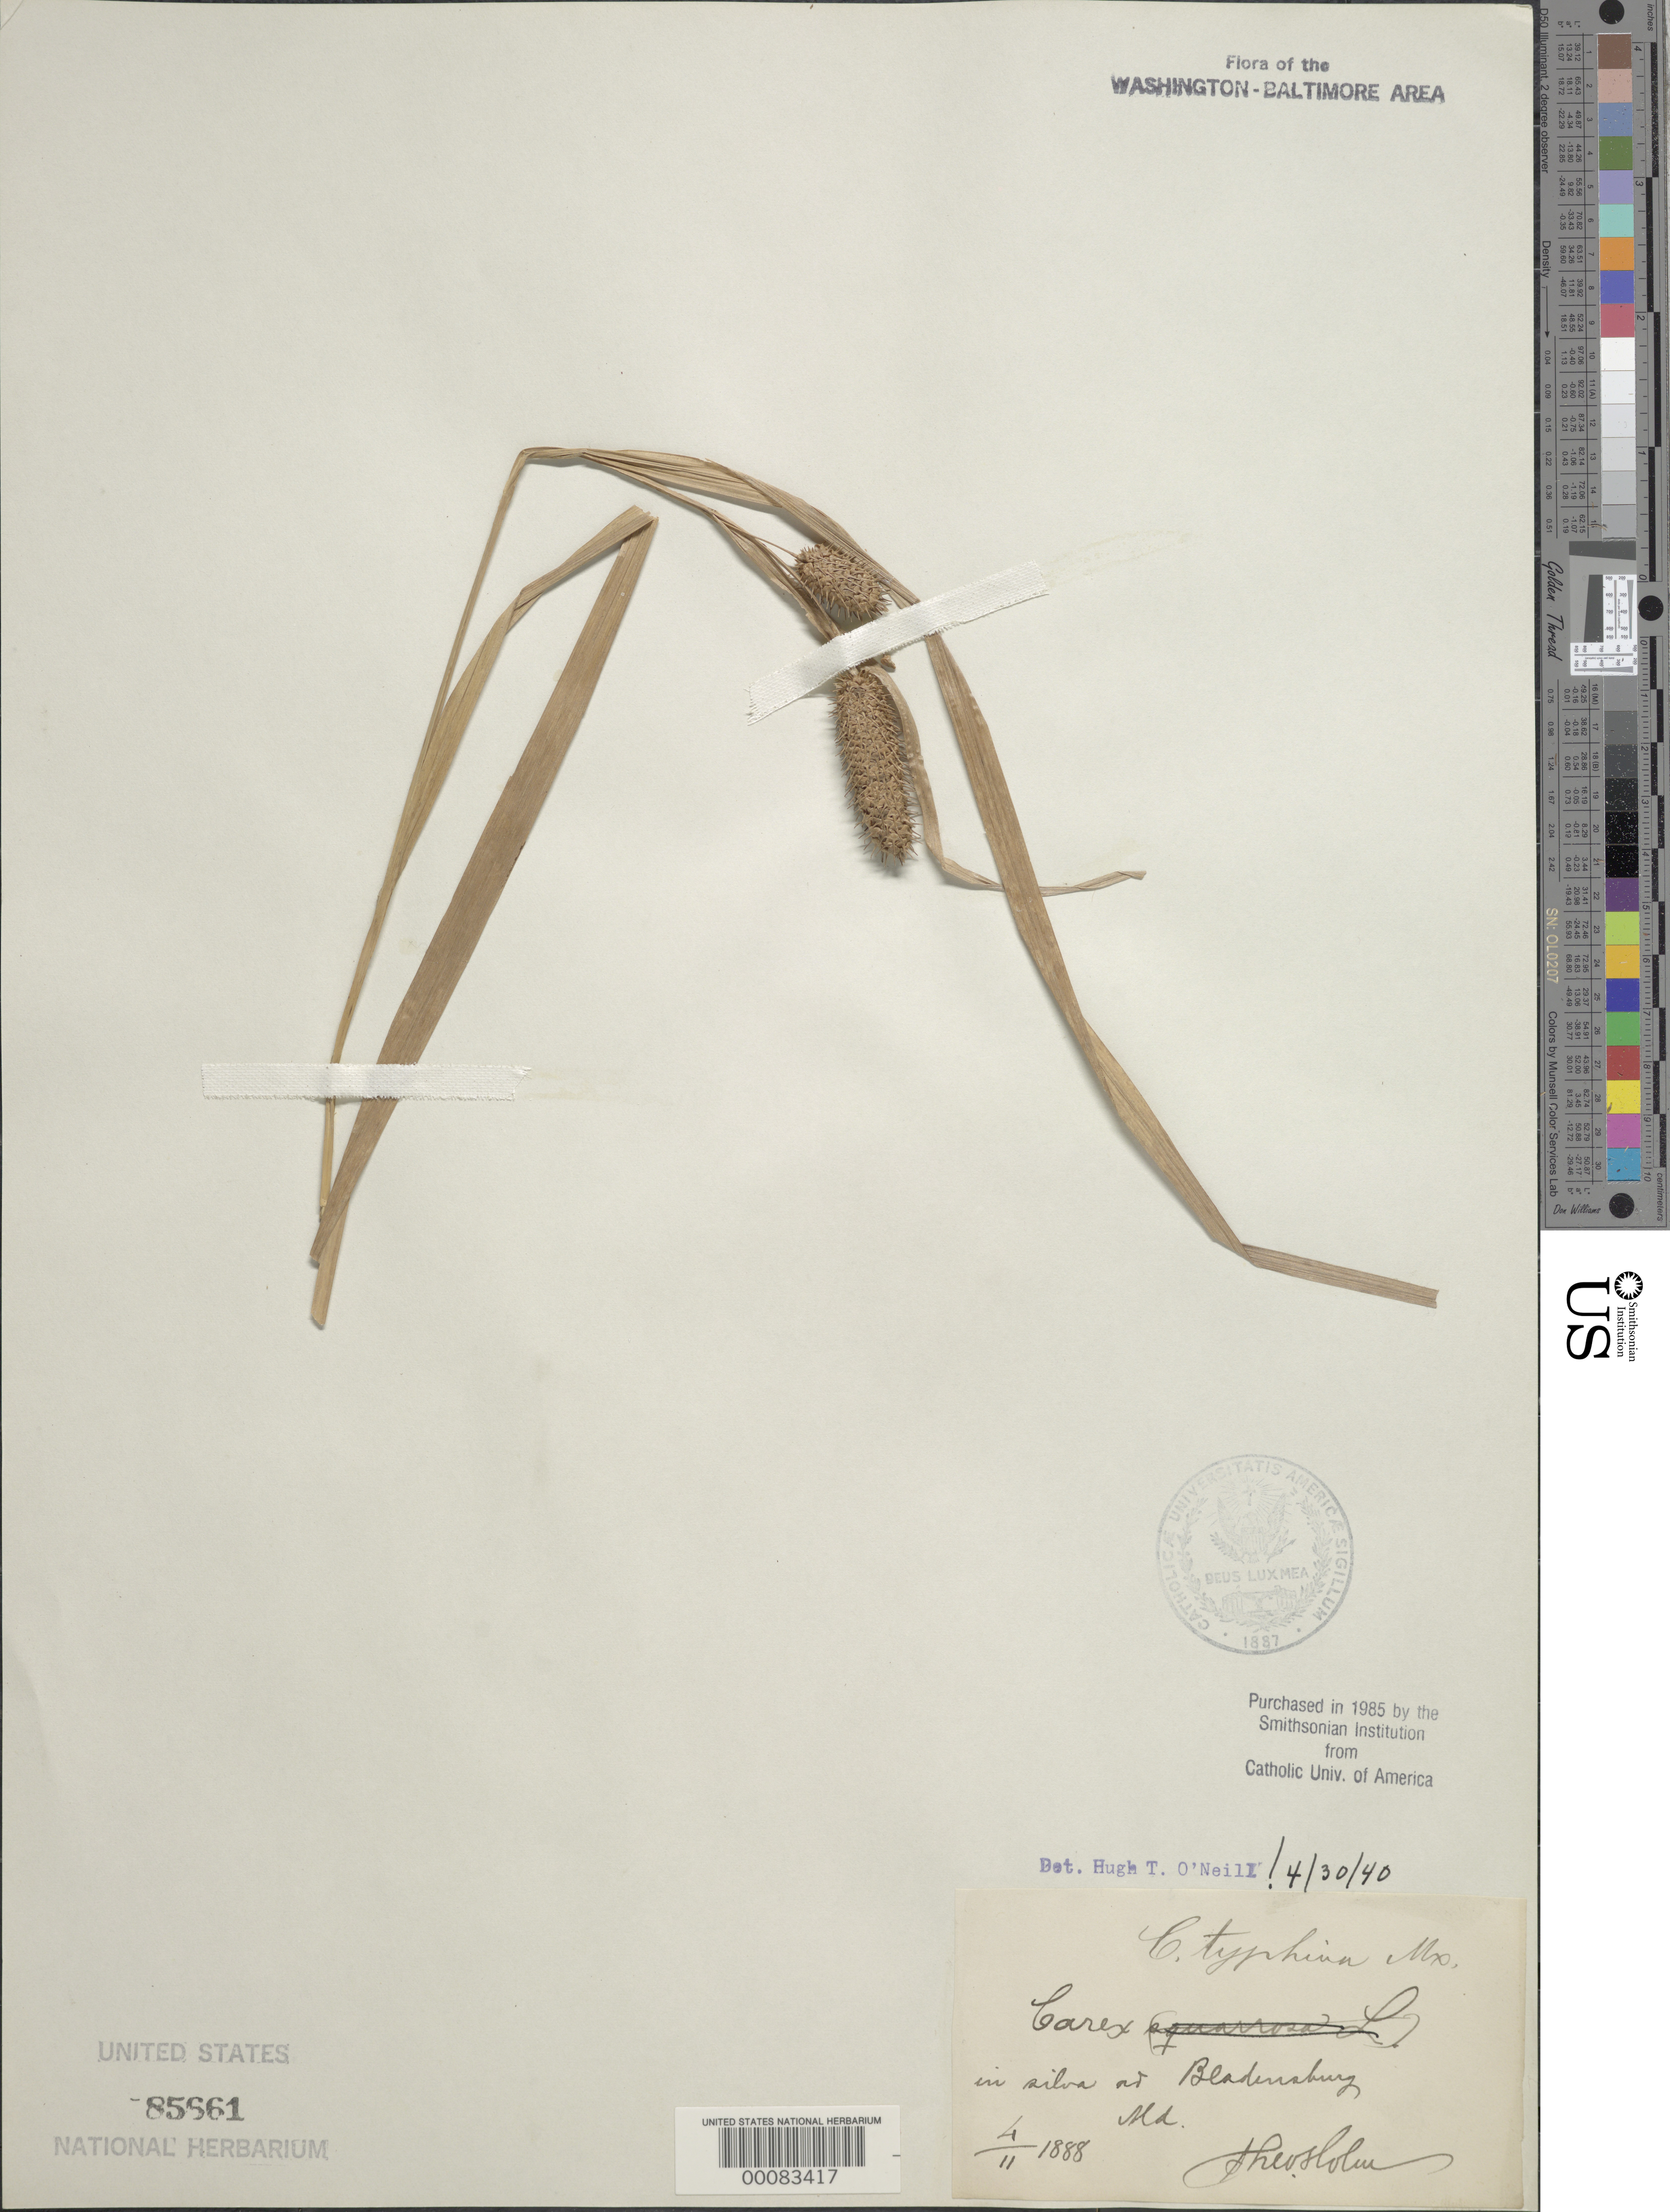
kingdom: Plantae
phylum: Tracheophyta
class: Liliopsida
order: Poales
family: Cyperaceae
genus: Carex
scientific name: Carex typhina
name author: Michx.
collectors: T. Holm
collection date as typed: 11 Apr 1888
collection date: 1888-04-11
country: United States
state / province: Maryland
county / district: Prince George's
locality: Bladensburg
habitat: Silva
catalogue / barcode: US 85661